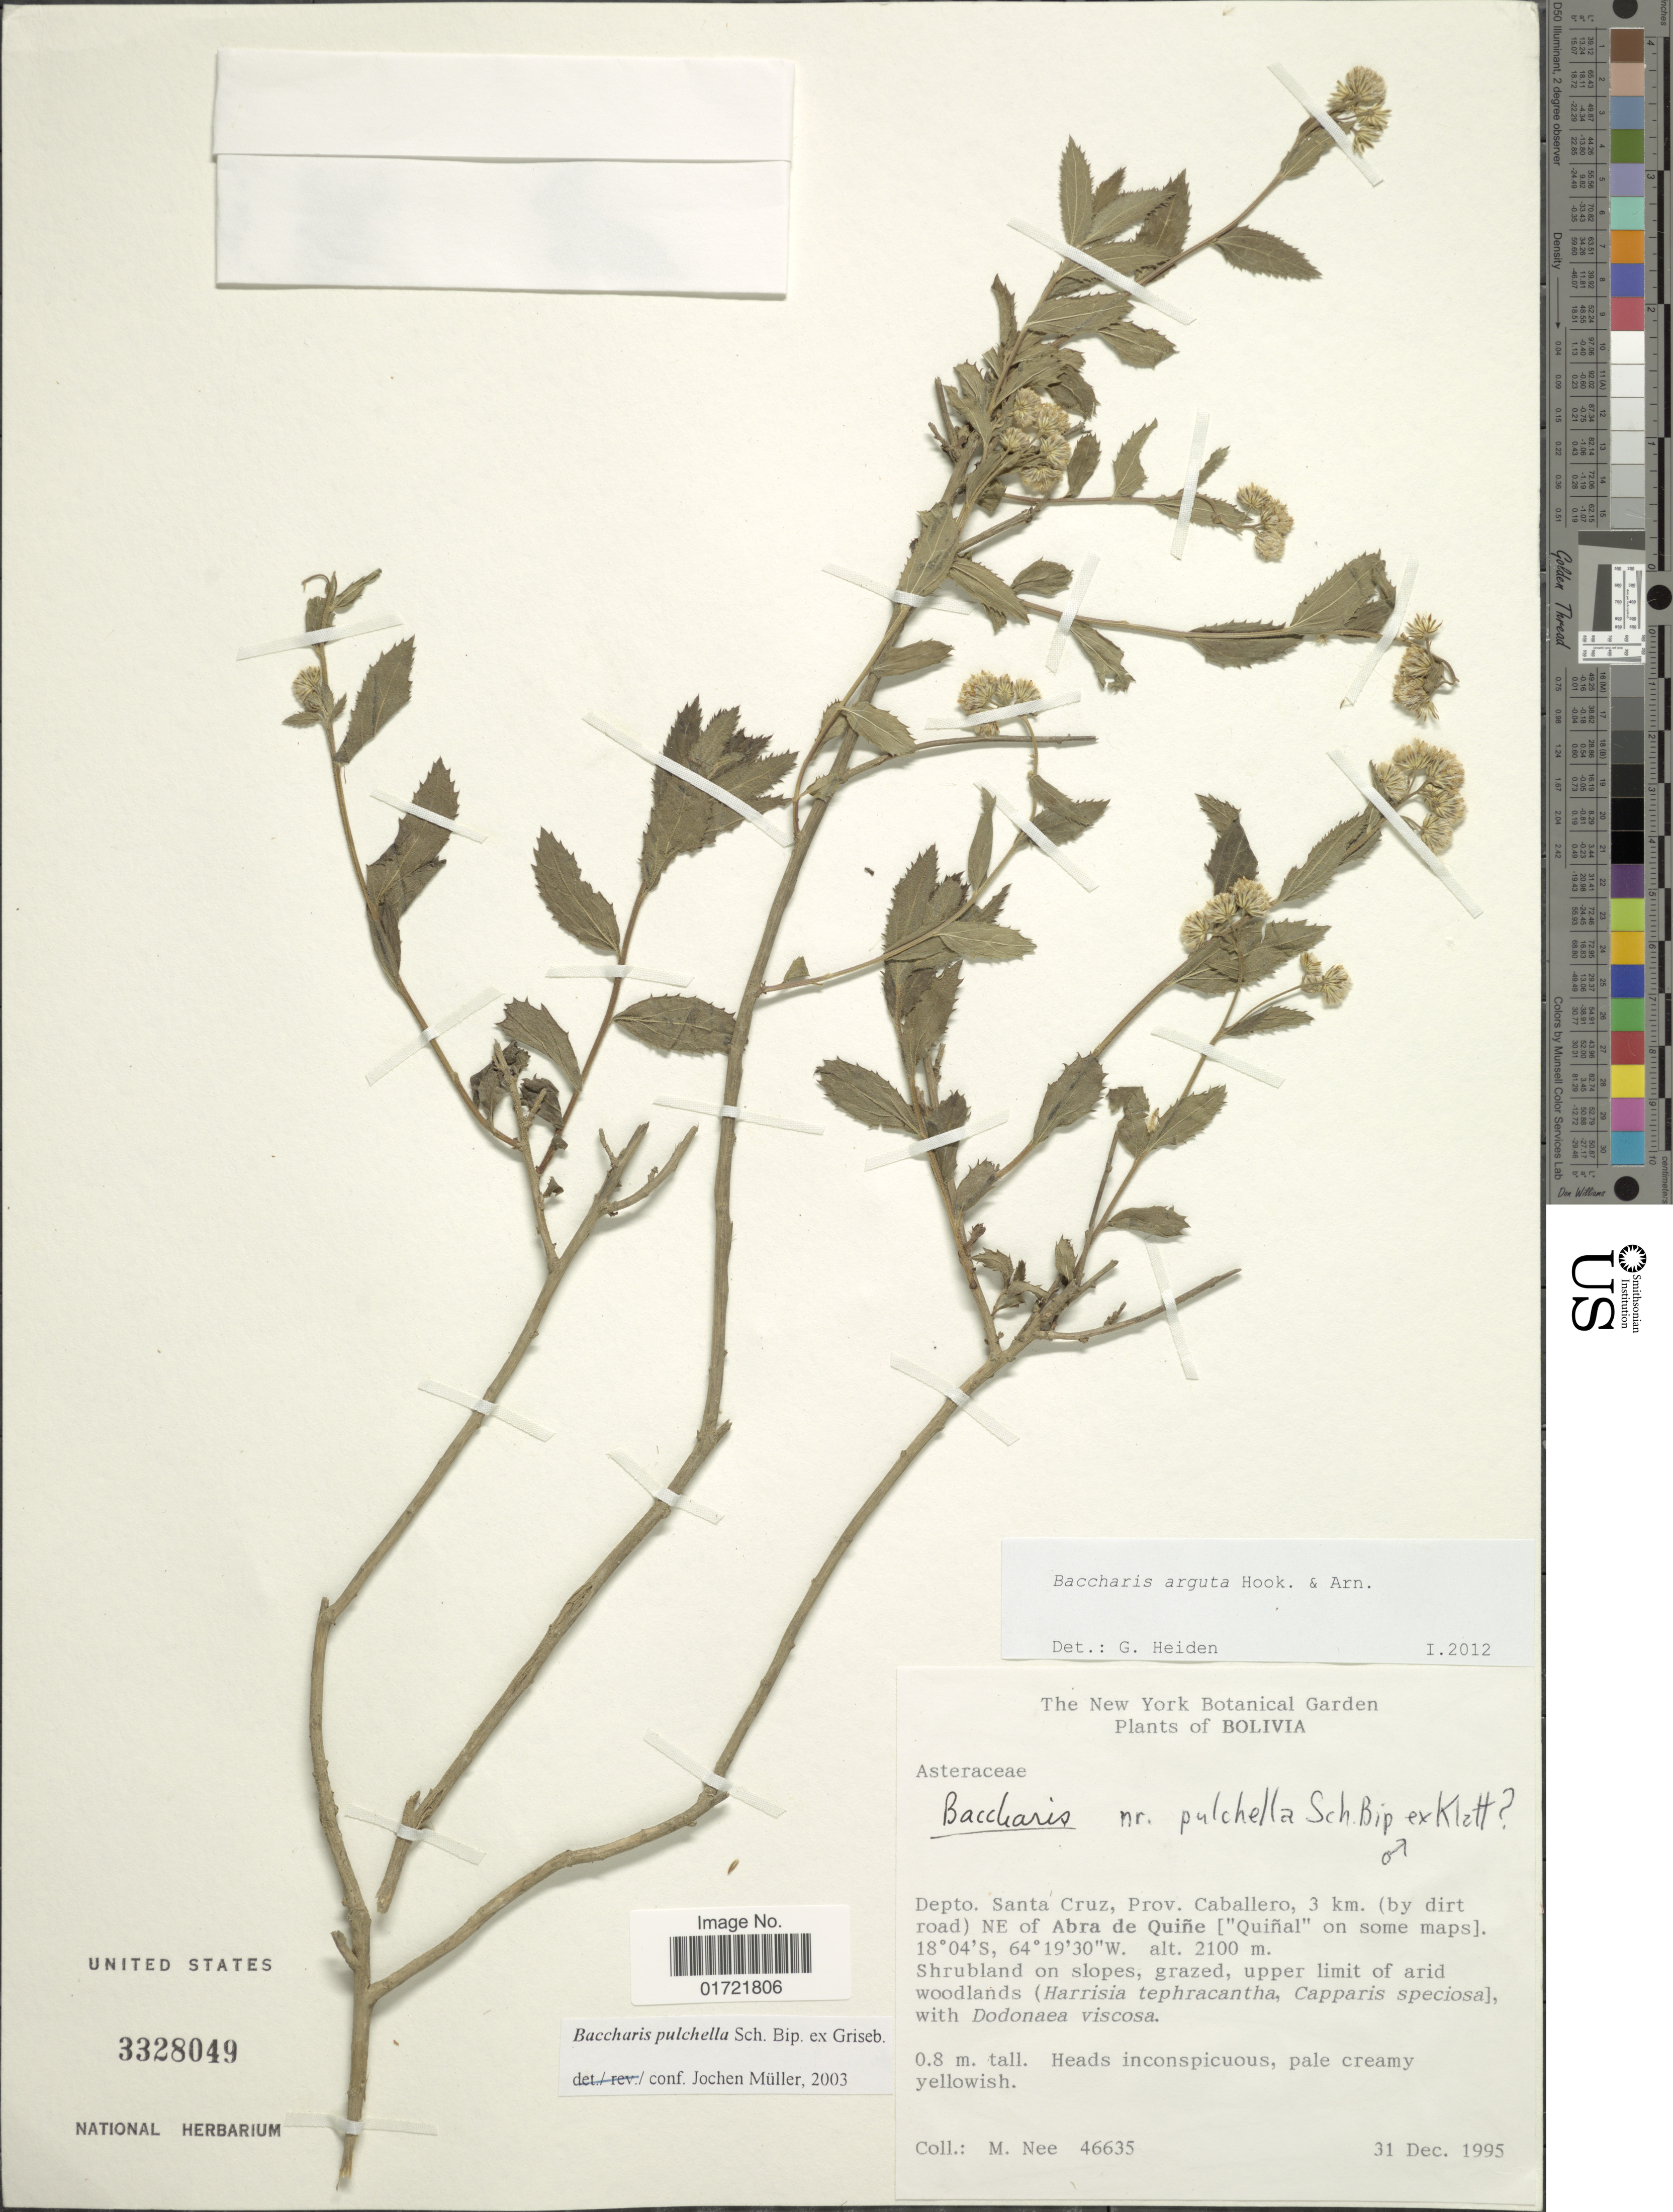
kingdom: Plantae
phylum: Tracheophyta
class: Magnoliopsida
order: Asterales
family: Asteraceae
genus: Baccharis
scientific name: Baccharis arguta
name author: Gillies ex Hook. & Arn.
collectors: M. Nee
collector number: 46635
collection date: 1995-12-31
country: Bolivia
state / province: Santa Cruz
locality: Depto. Santa Cruz, Prov. Caballero, 3 km (by dirt road) NE of Abra de Quine [Quinal on some maps]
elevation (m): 2100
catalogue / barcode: US 3328049